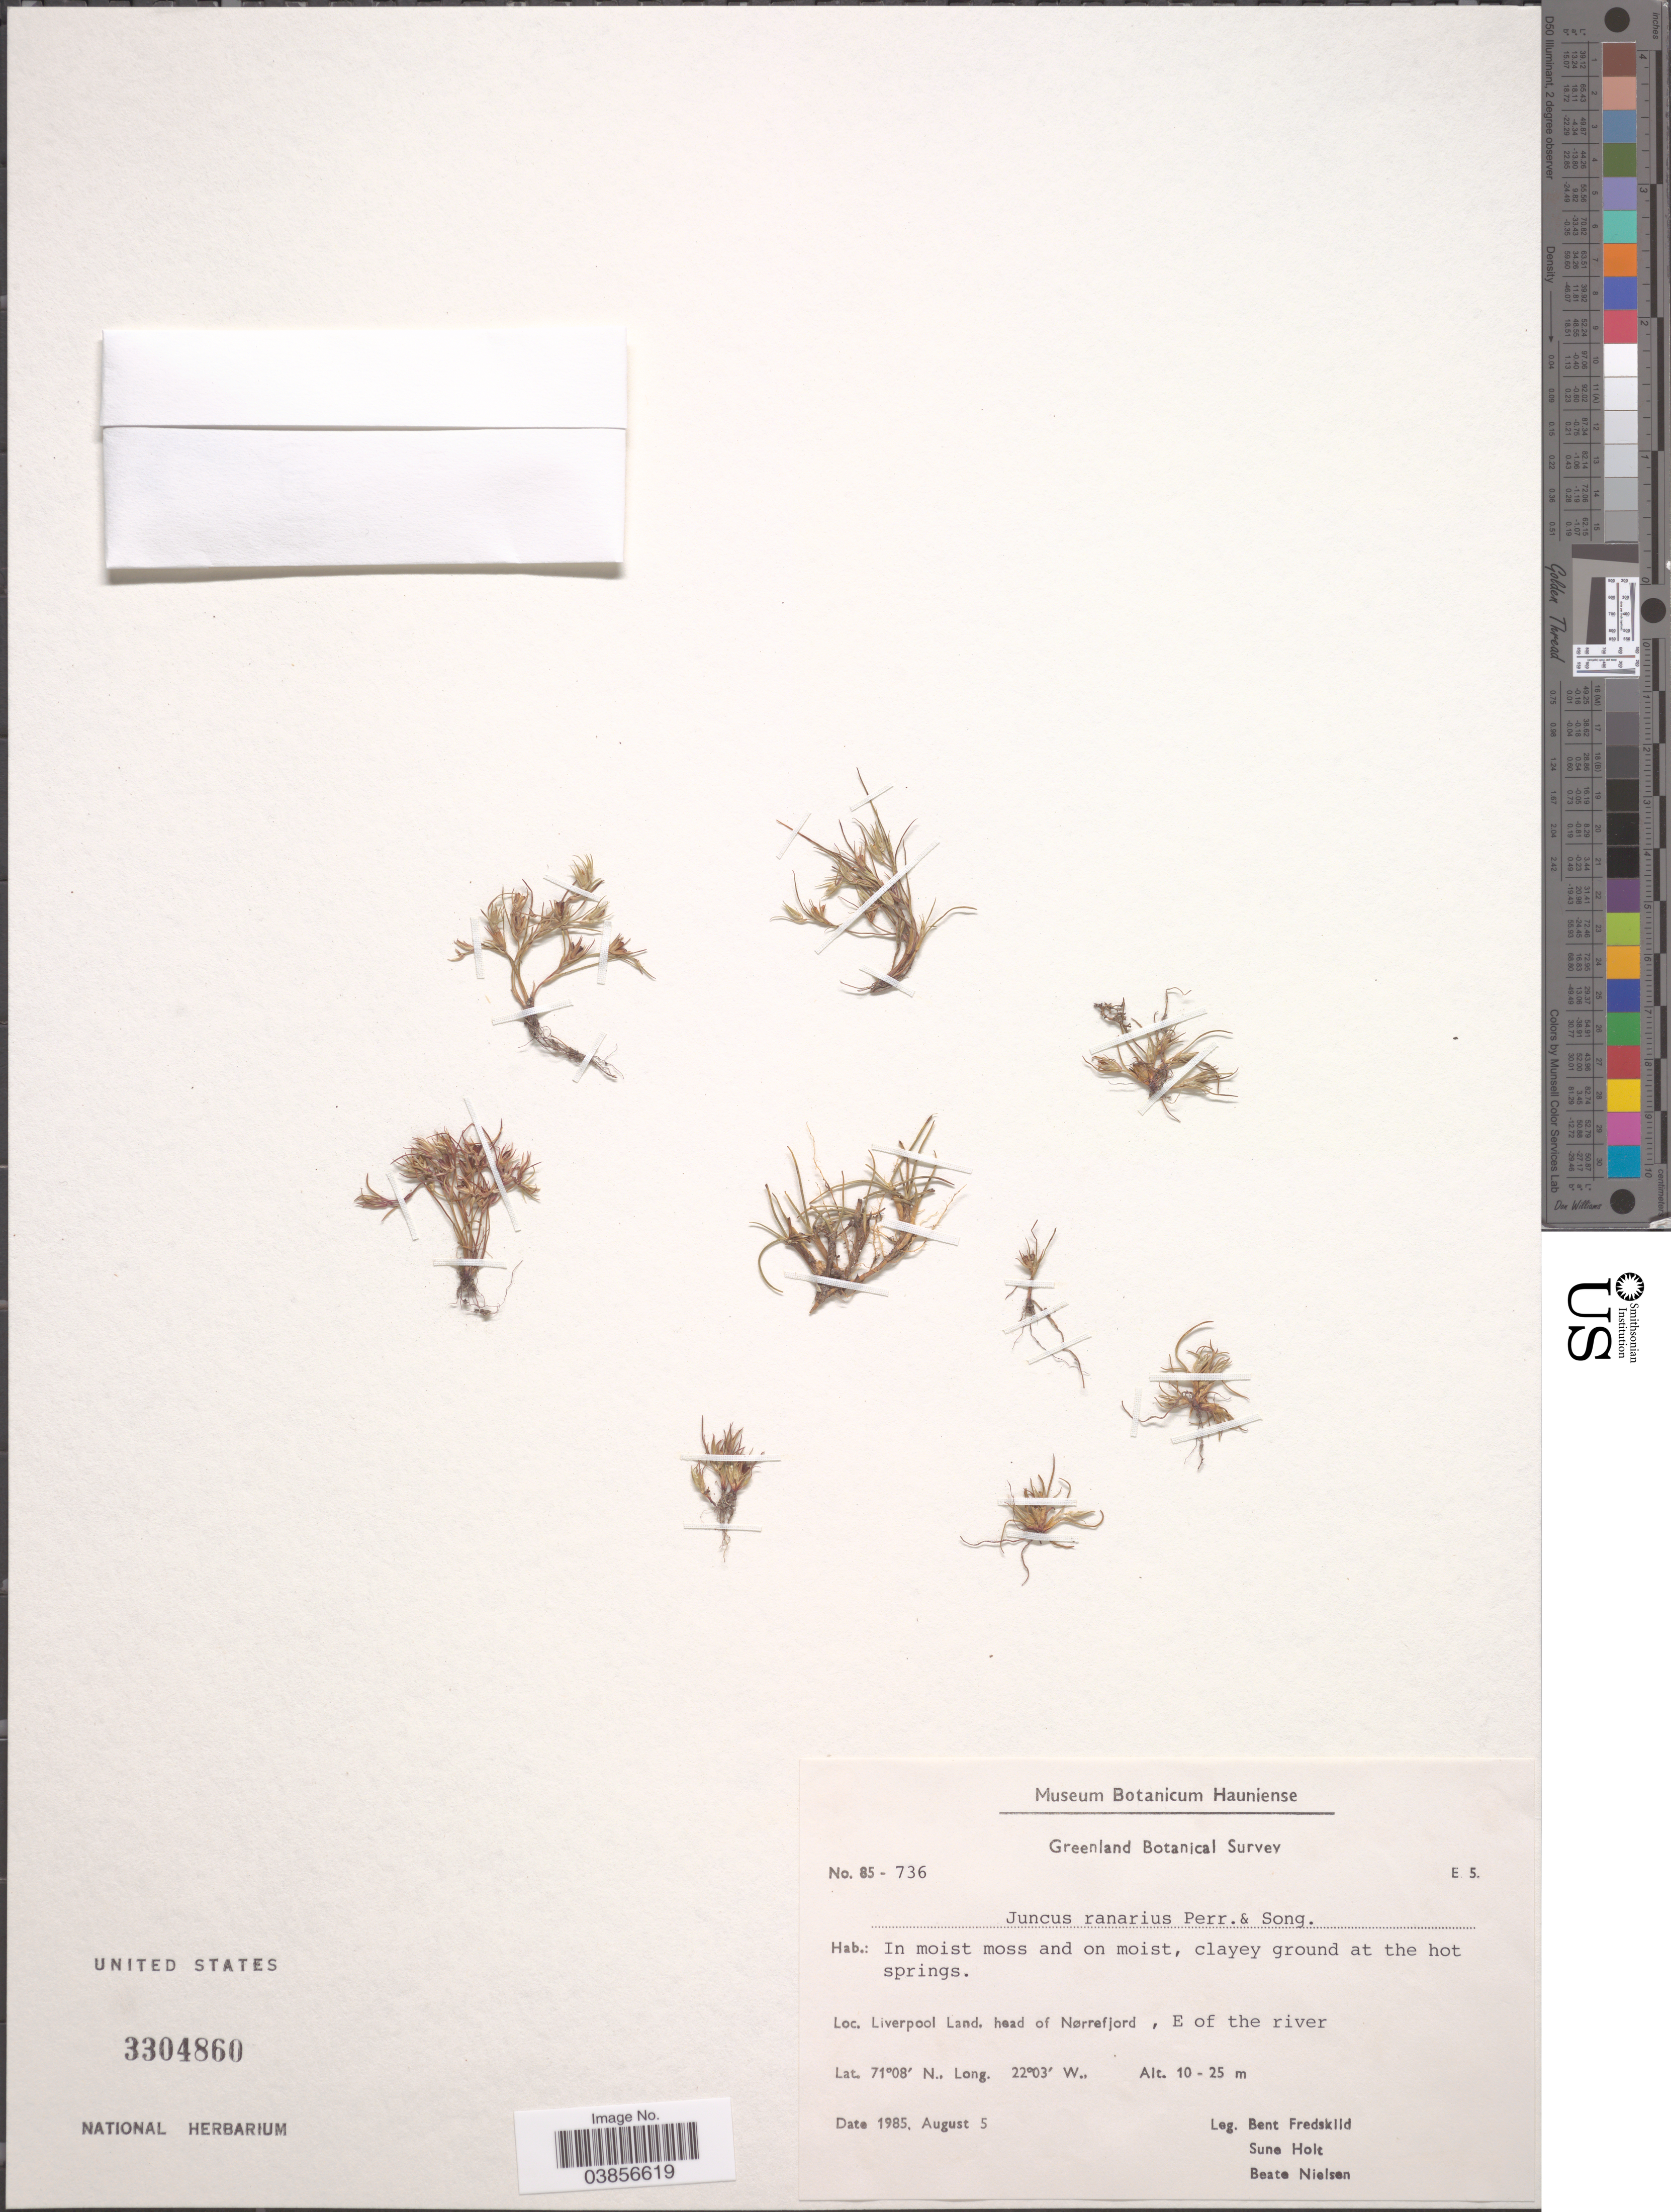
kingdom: Plantae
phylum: Tracheophyta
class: Liliopsida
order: Poales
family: Juncaceae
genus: Juncus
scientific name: Juncus ranarius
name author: Songeon & E.P. Perrier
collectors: B. Fredskild, S. Holt & B. Nielsen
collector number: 85-736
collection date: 1985-08-05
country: Greenland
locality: Liverpool Land, head of Nørrefjord, E of the river.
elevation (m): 10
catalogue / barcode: US 3304860